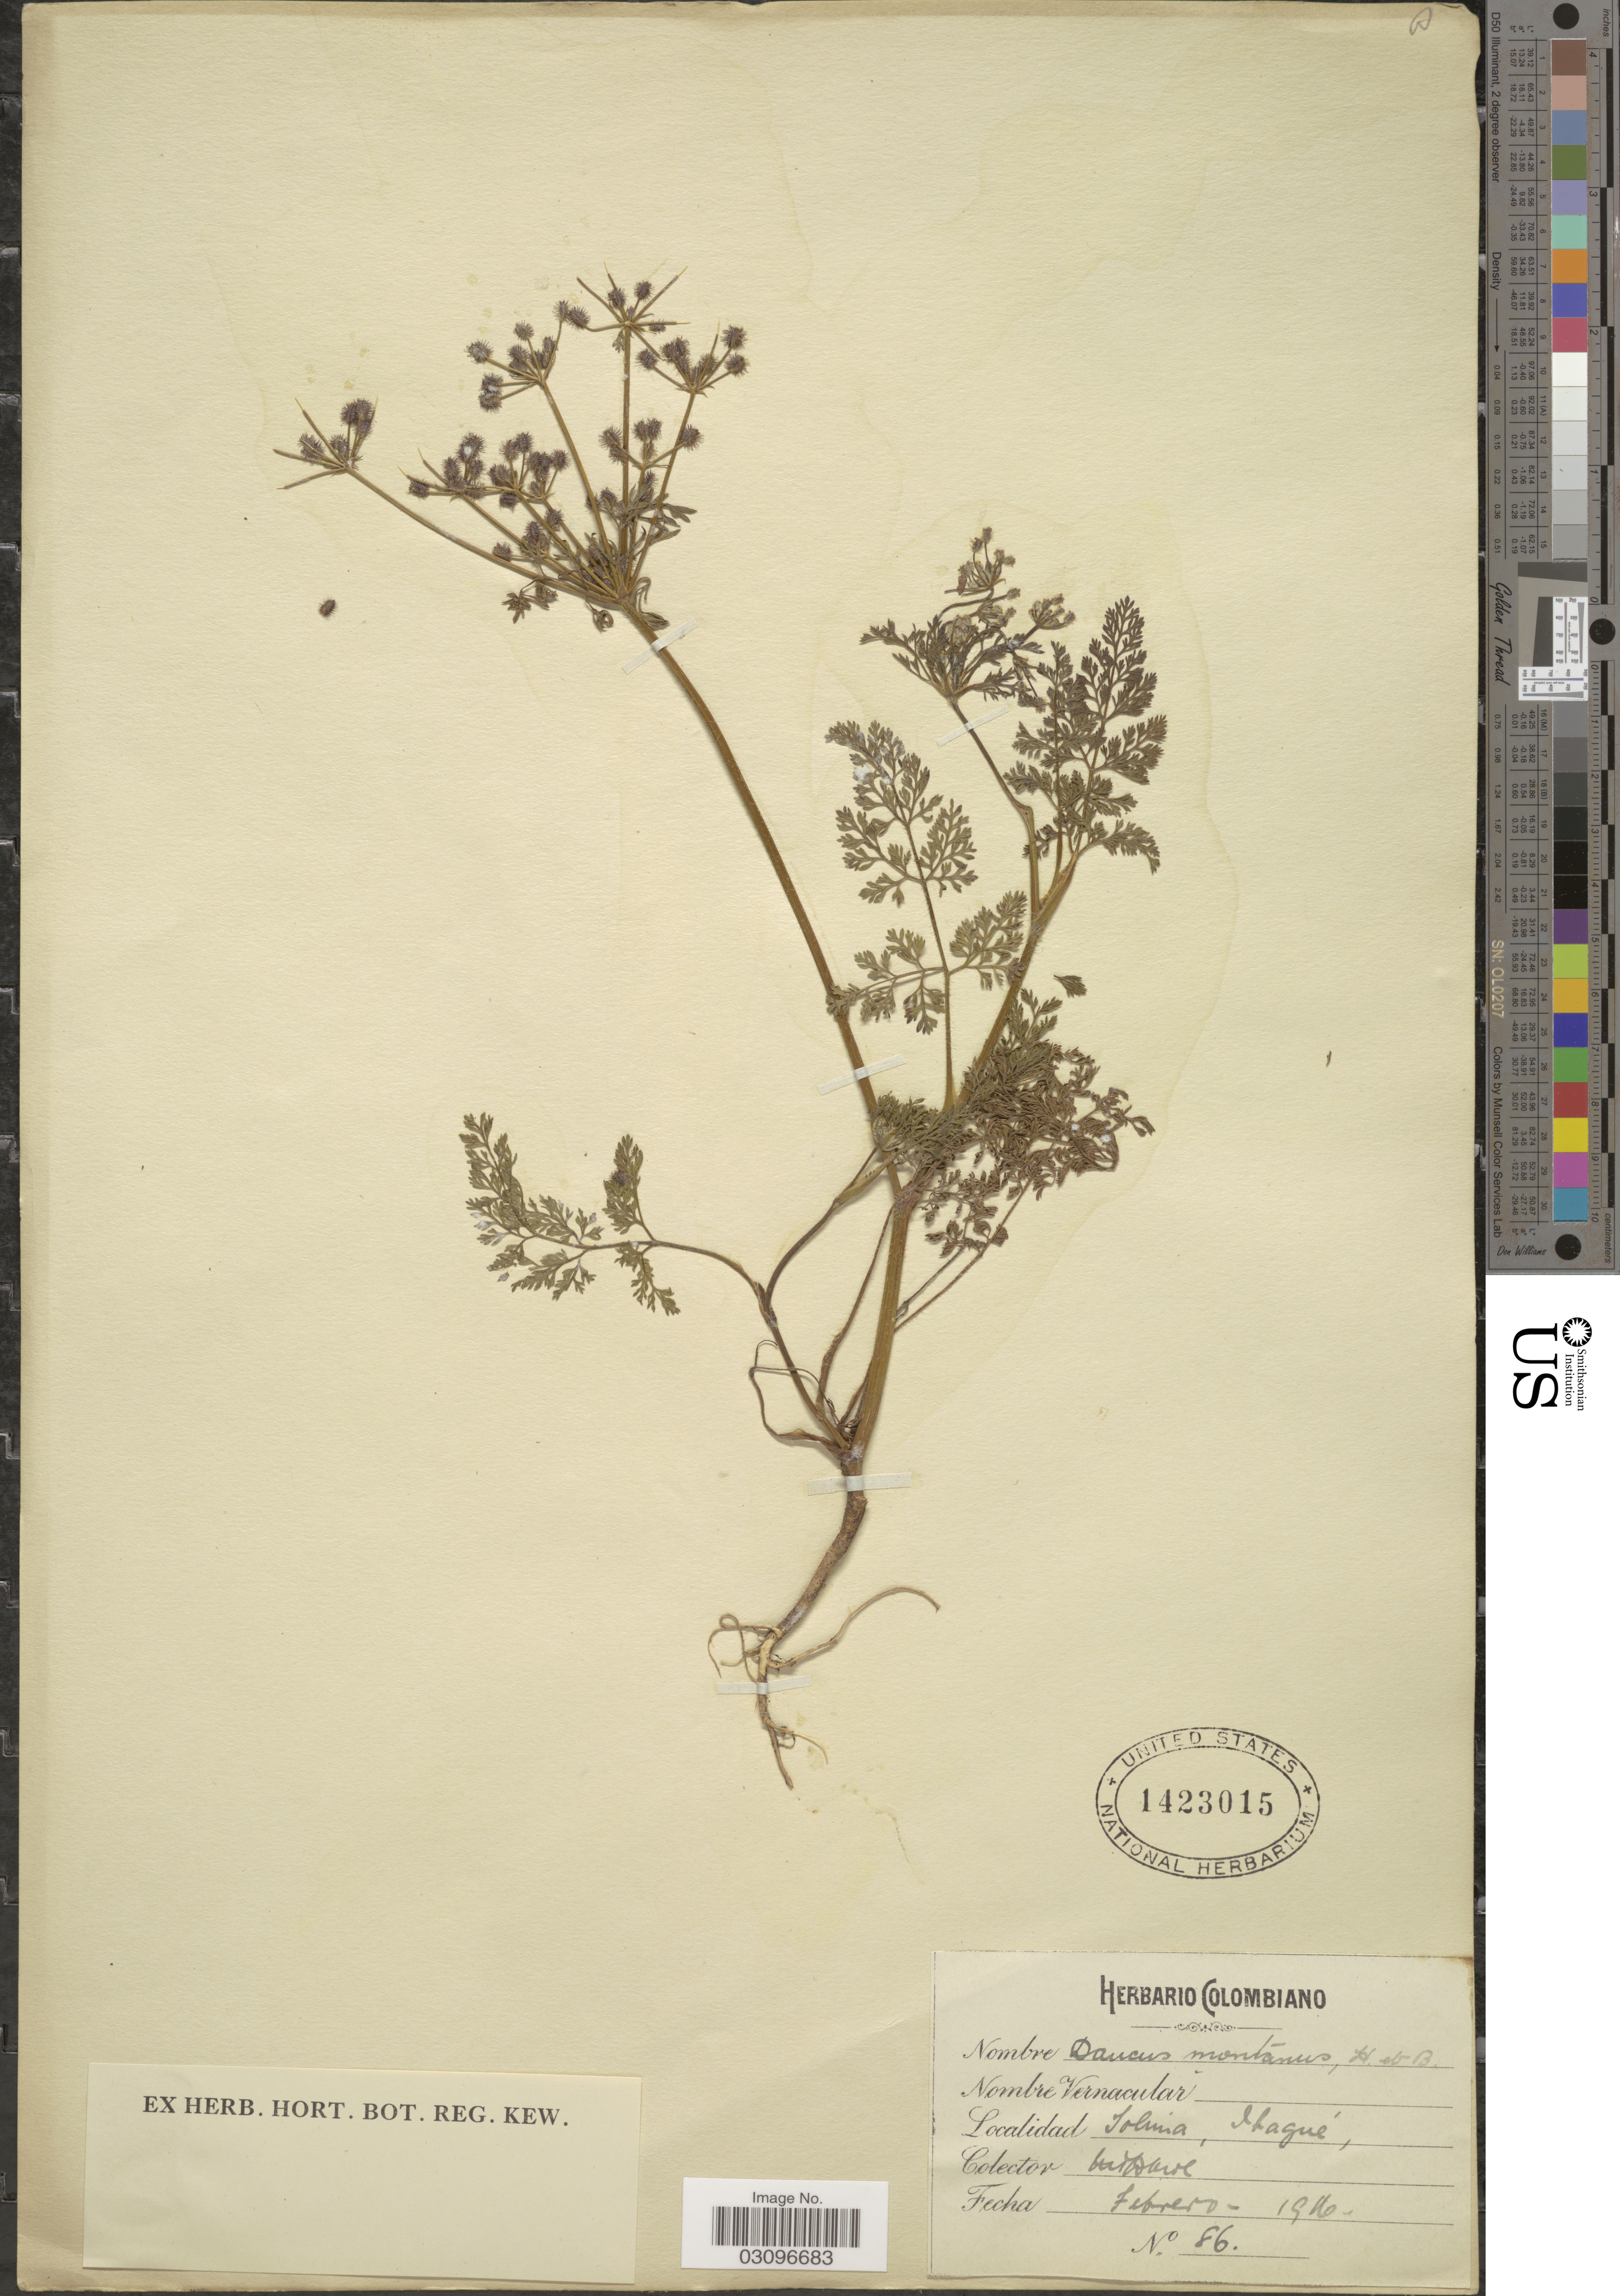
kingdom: Plantae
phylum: Tracheophyta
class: Magnoliopsida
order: Apiales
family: Apiaceae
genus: Daucus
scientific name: Daucus montanus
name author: Humb. & Bonpl. ex Spreng.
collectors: M. T. Dawe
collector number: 86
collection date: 1916-02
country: Colombia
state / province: Tolima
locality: Ibagué.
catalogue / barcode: US 1423015